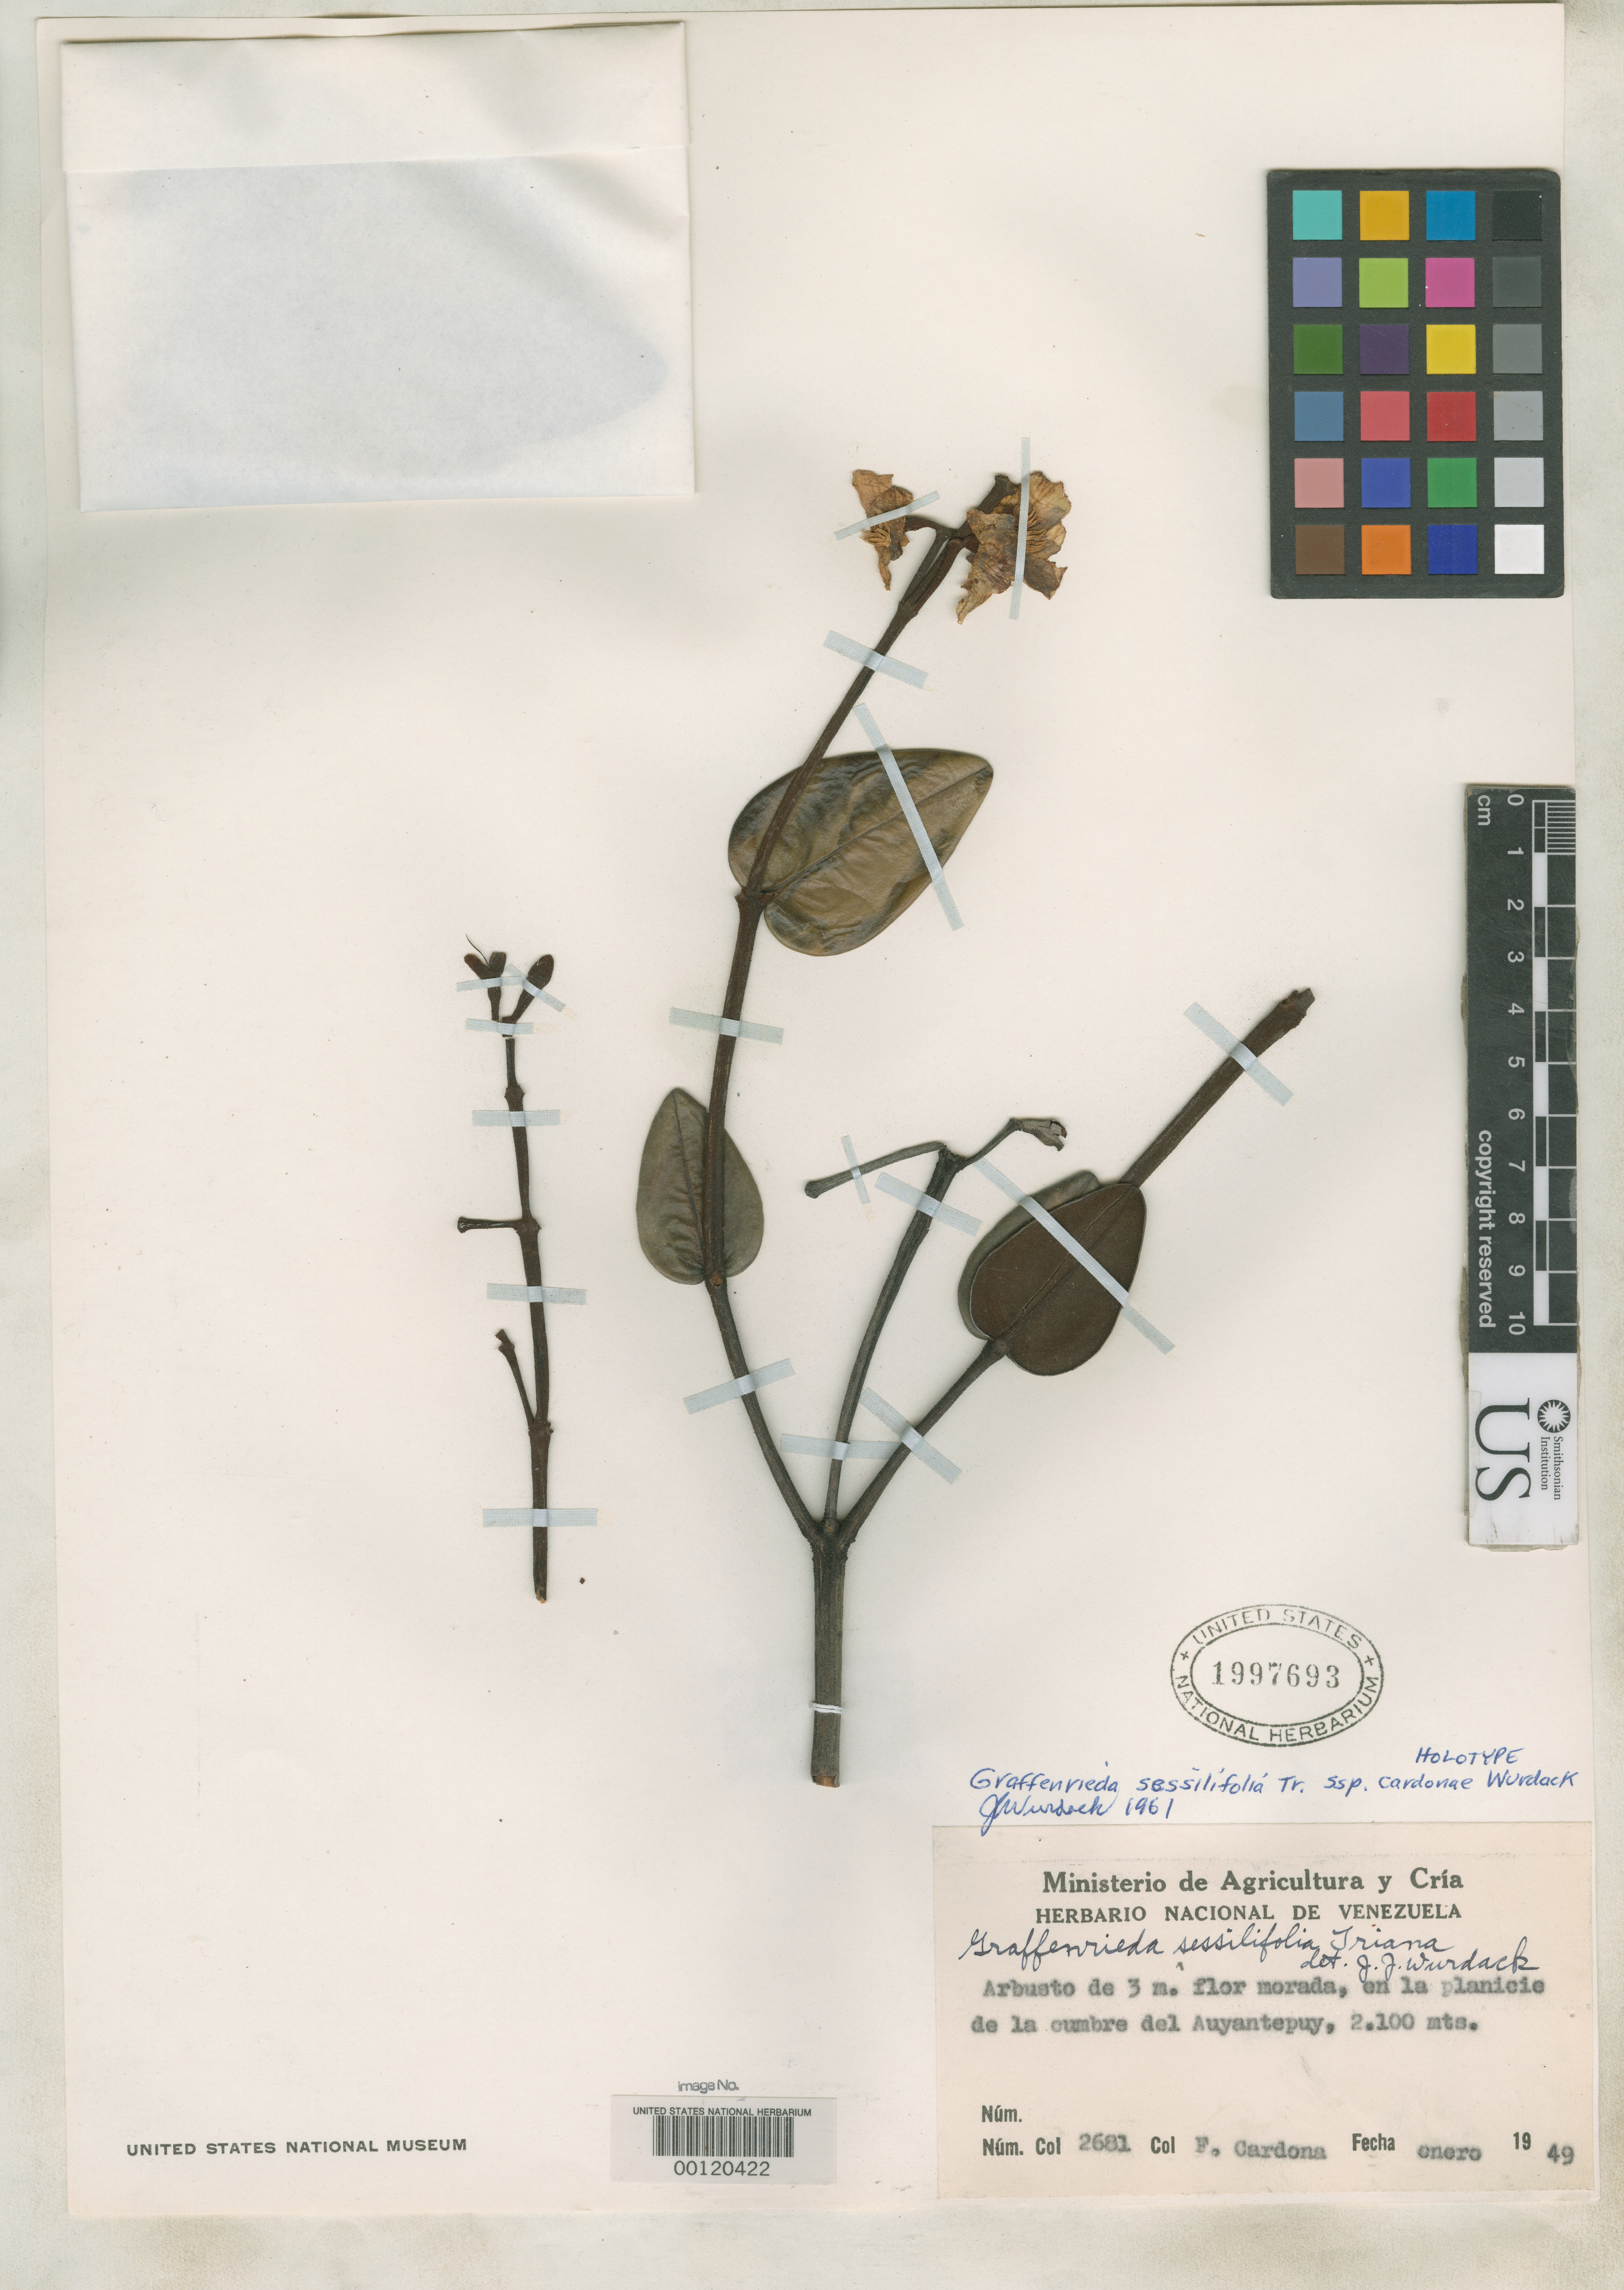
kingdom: Plantae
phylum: Tracheophyta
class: Magnoliopsida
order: Myrtales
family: Melastomataceae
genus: Graffenrieda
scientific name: Graffenrieda sessilifolia subsp. cardonae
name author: Wurdack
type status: Holotype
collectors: F. Cardona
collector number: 2681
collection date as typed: Jan 1949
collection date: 1949-01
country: Venezuela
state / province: Bolivar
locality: Auyan-Tepui.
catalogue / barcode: US 1997693